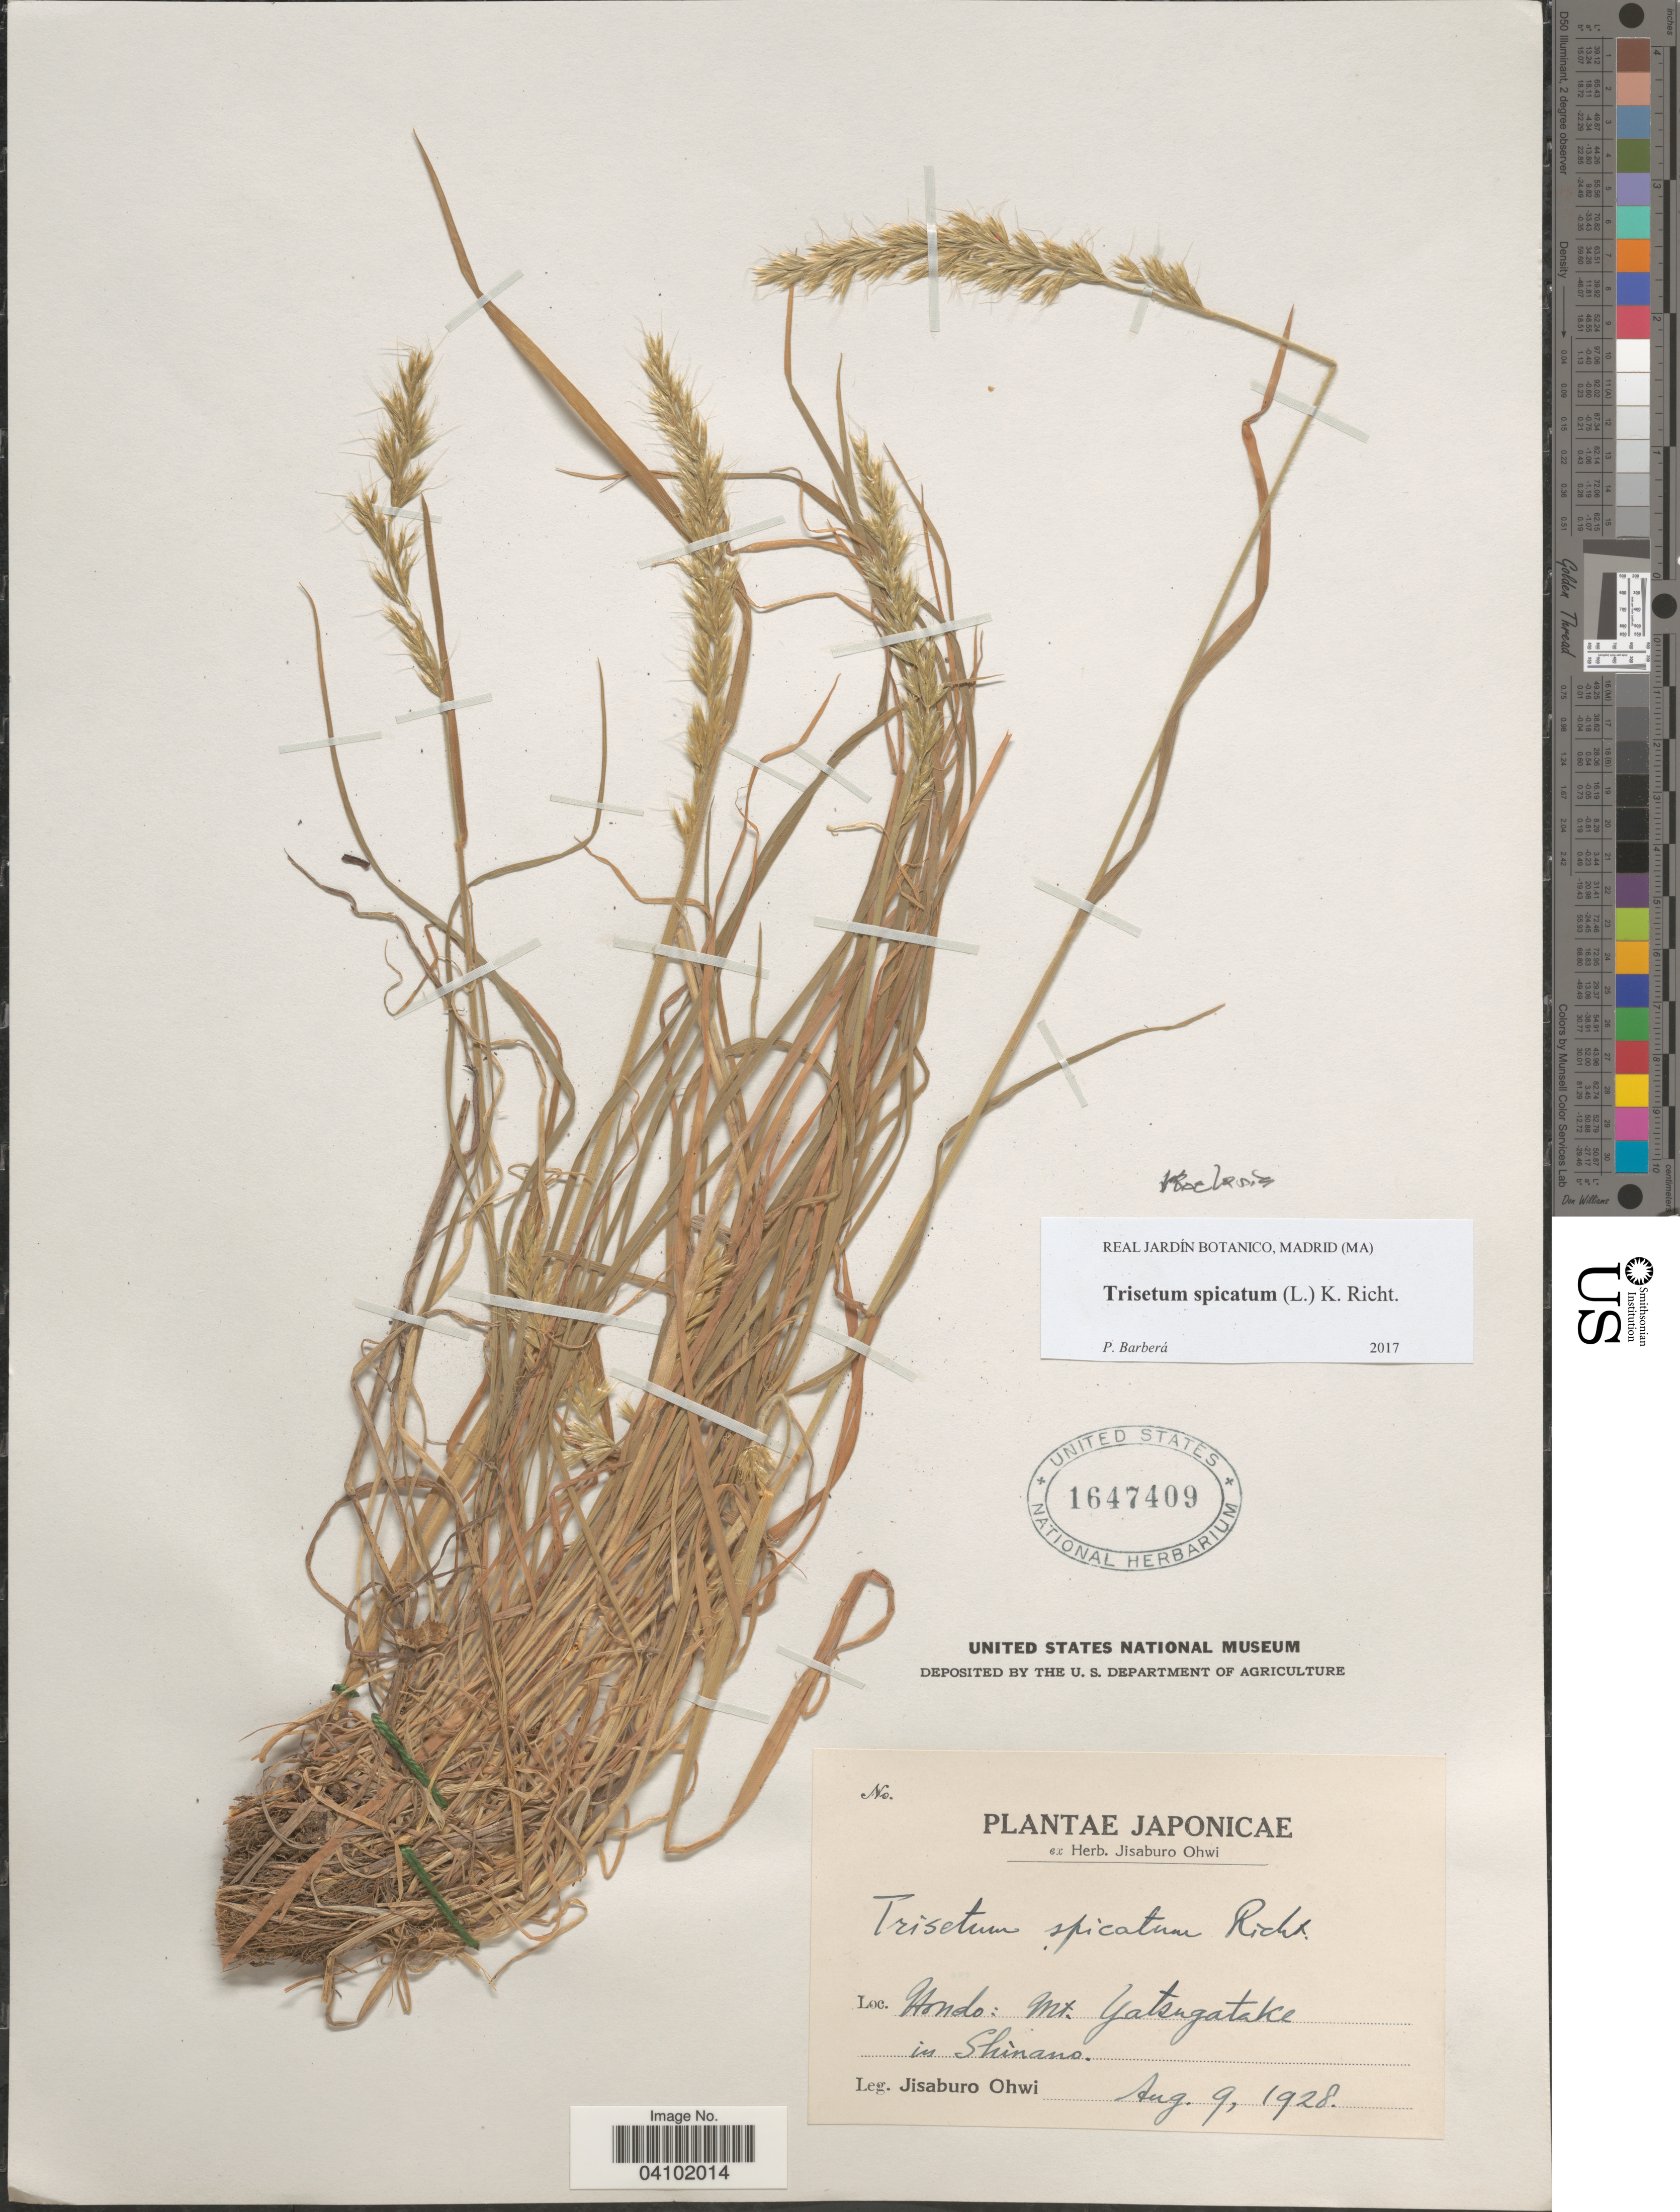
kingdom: Plantae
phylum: Tracheophyta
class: Liliopsida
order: Poales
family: Poaceae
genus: Koeleria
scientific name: Koeleria spicata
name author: (L.) Barberá et al.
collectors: J. Ohwi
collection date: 1928-08-09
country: Japan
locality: Hondo: Mt. Yatsugatake in Shinano.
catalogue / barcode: US 1647409